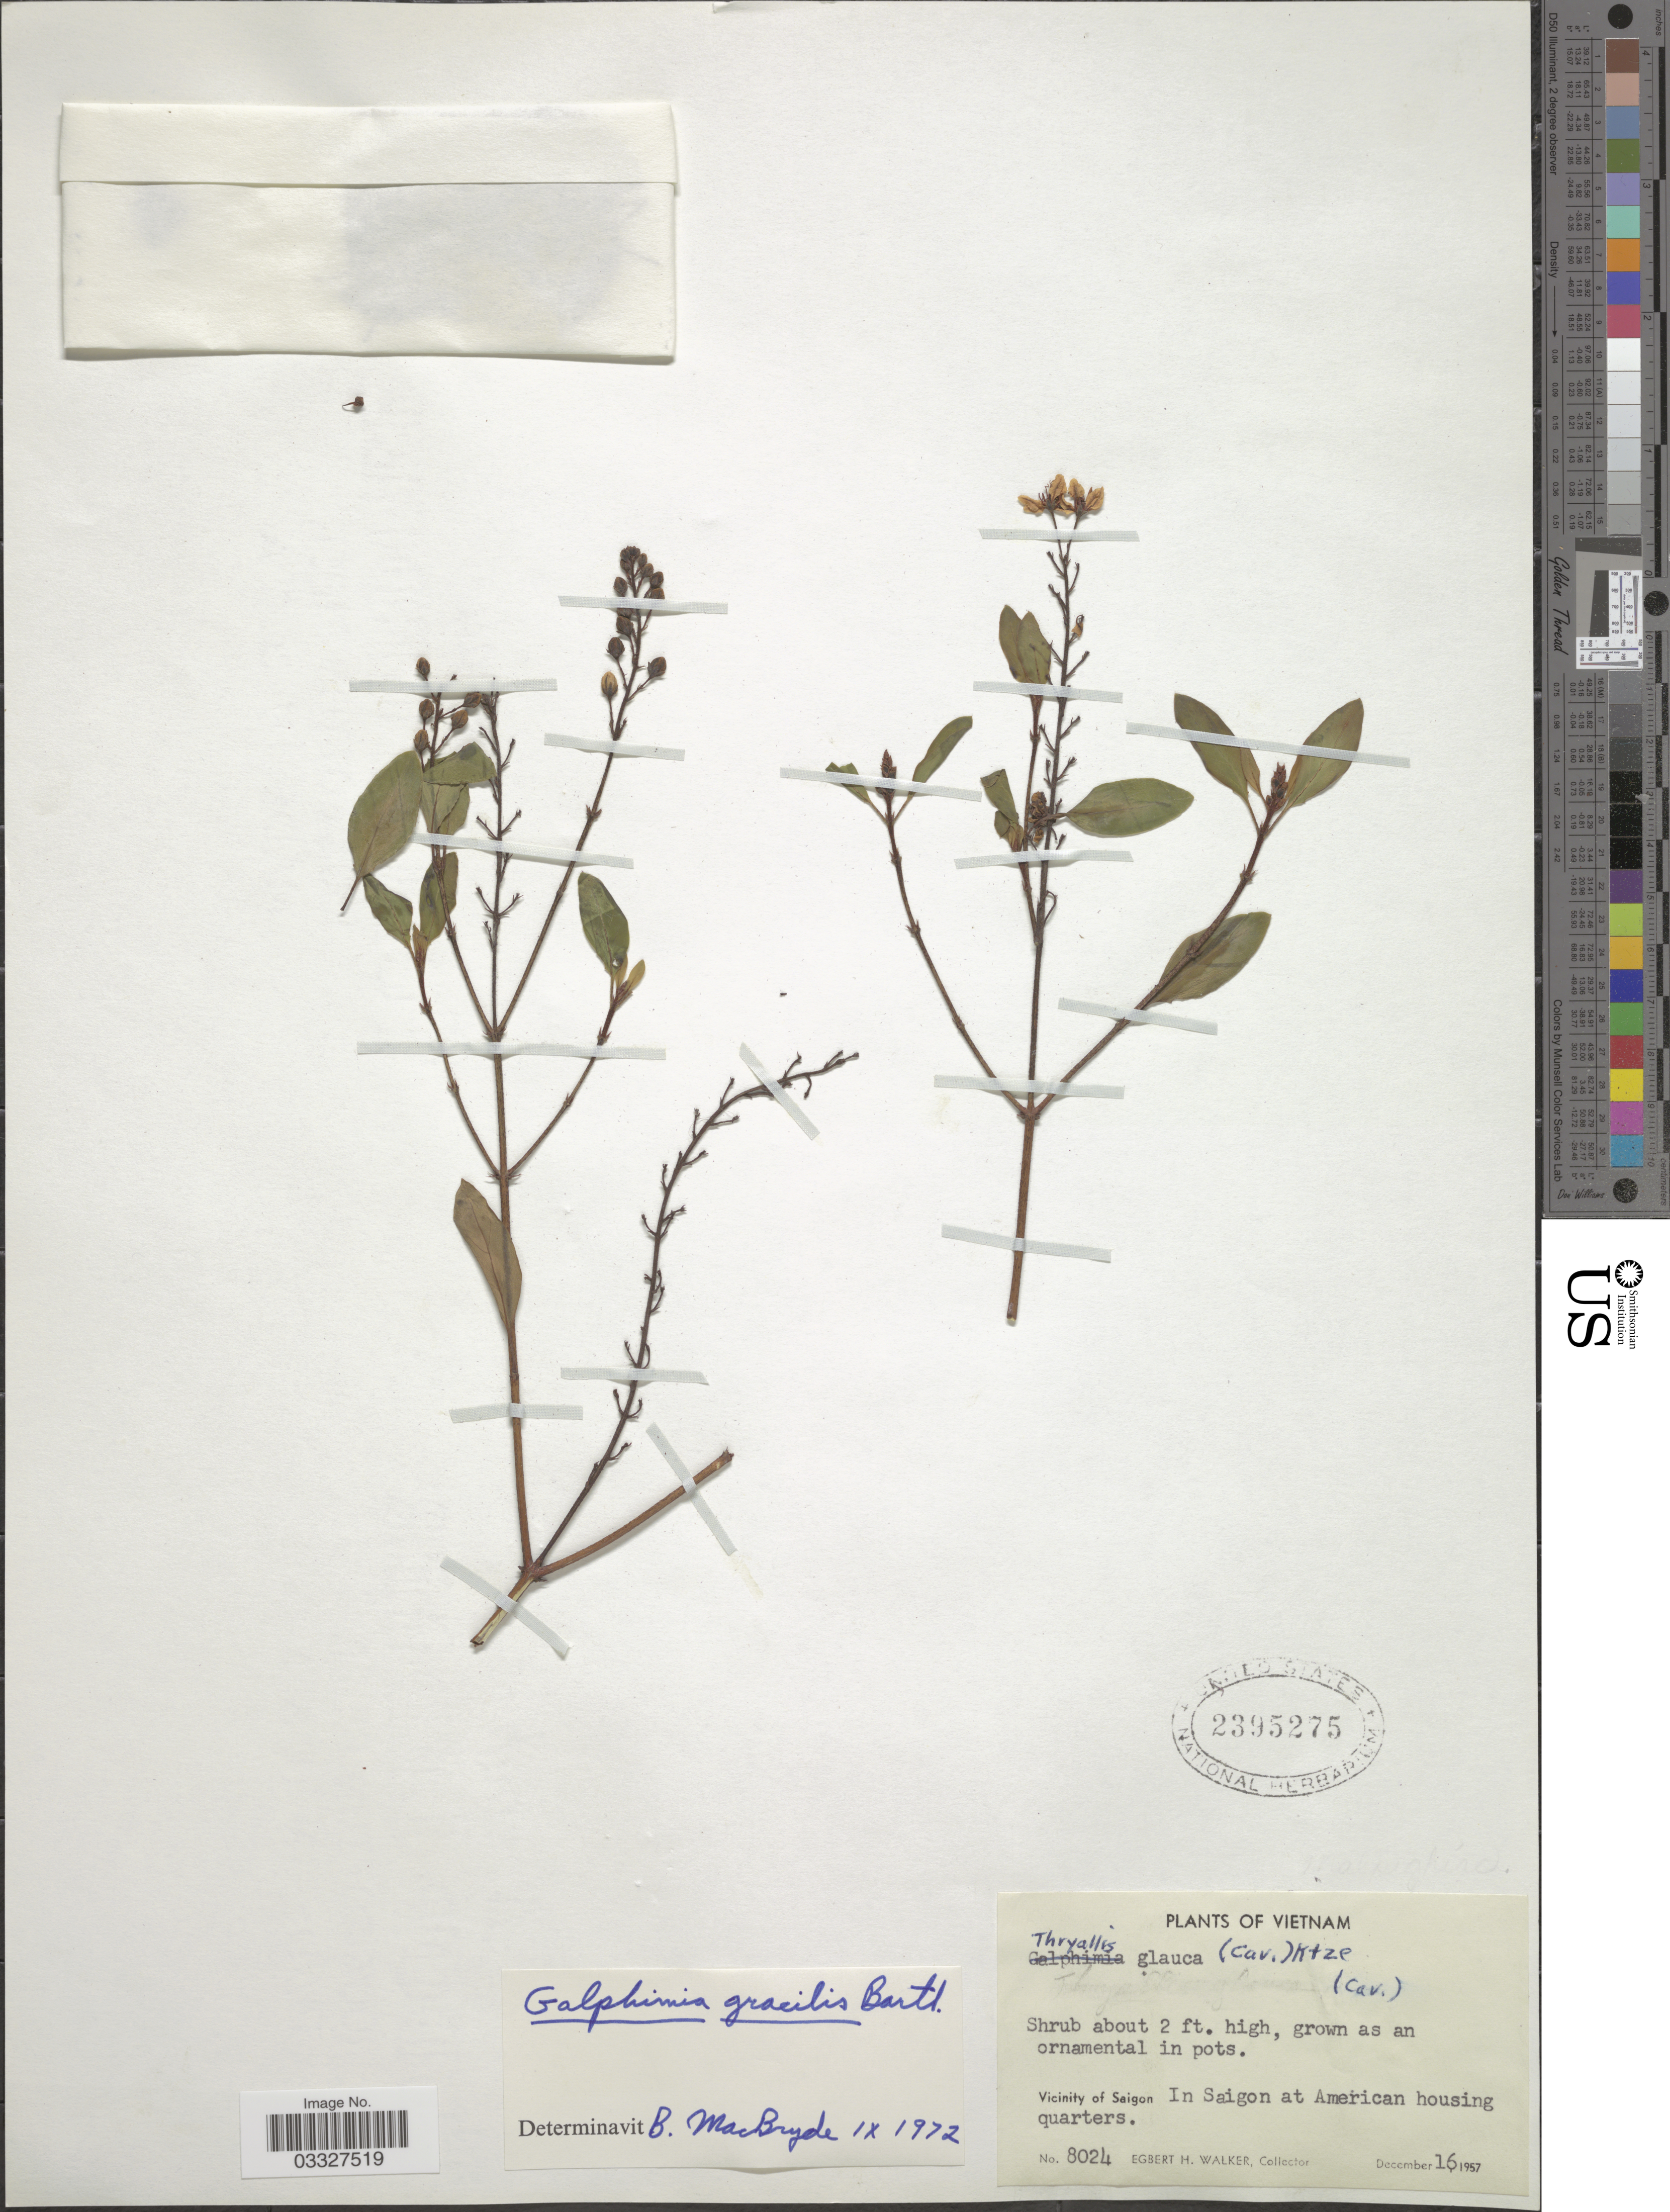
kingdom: Plantae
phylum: Tracheophyta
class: Magnoliopsida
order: Malpighiales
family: Malpighiaceae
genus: Galphimia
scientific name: Galphimia gracilis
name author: Bartl.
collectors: E. H. Walker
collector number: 8024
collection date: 1957-12-16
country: Vietnam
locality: Vicinity of Saigon. In Saigon at American housing quarters.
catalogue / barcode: US 2395275